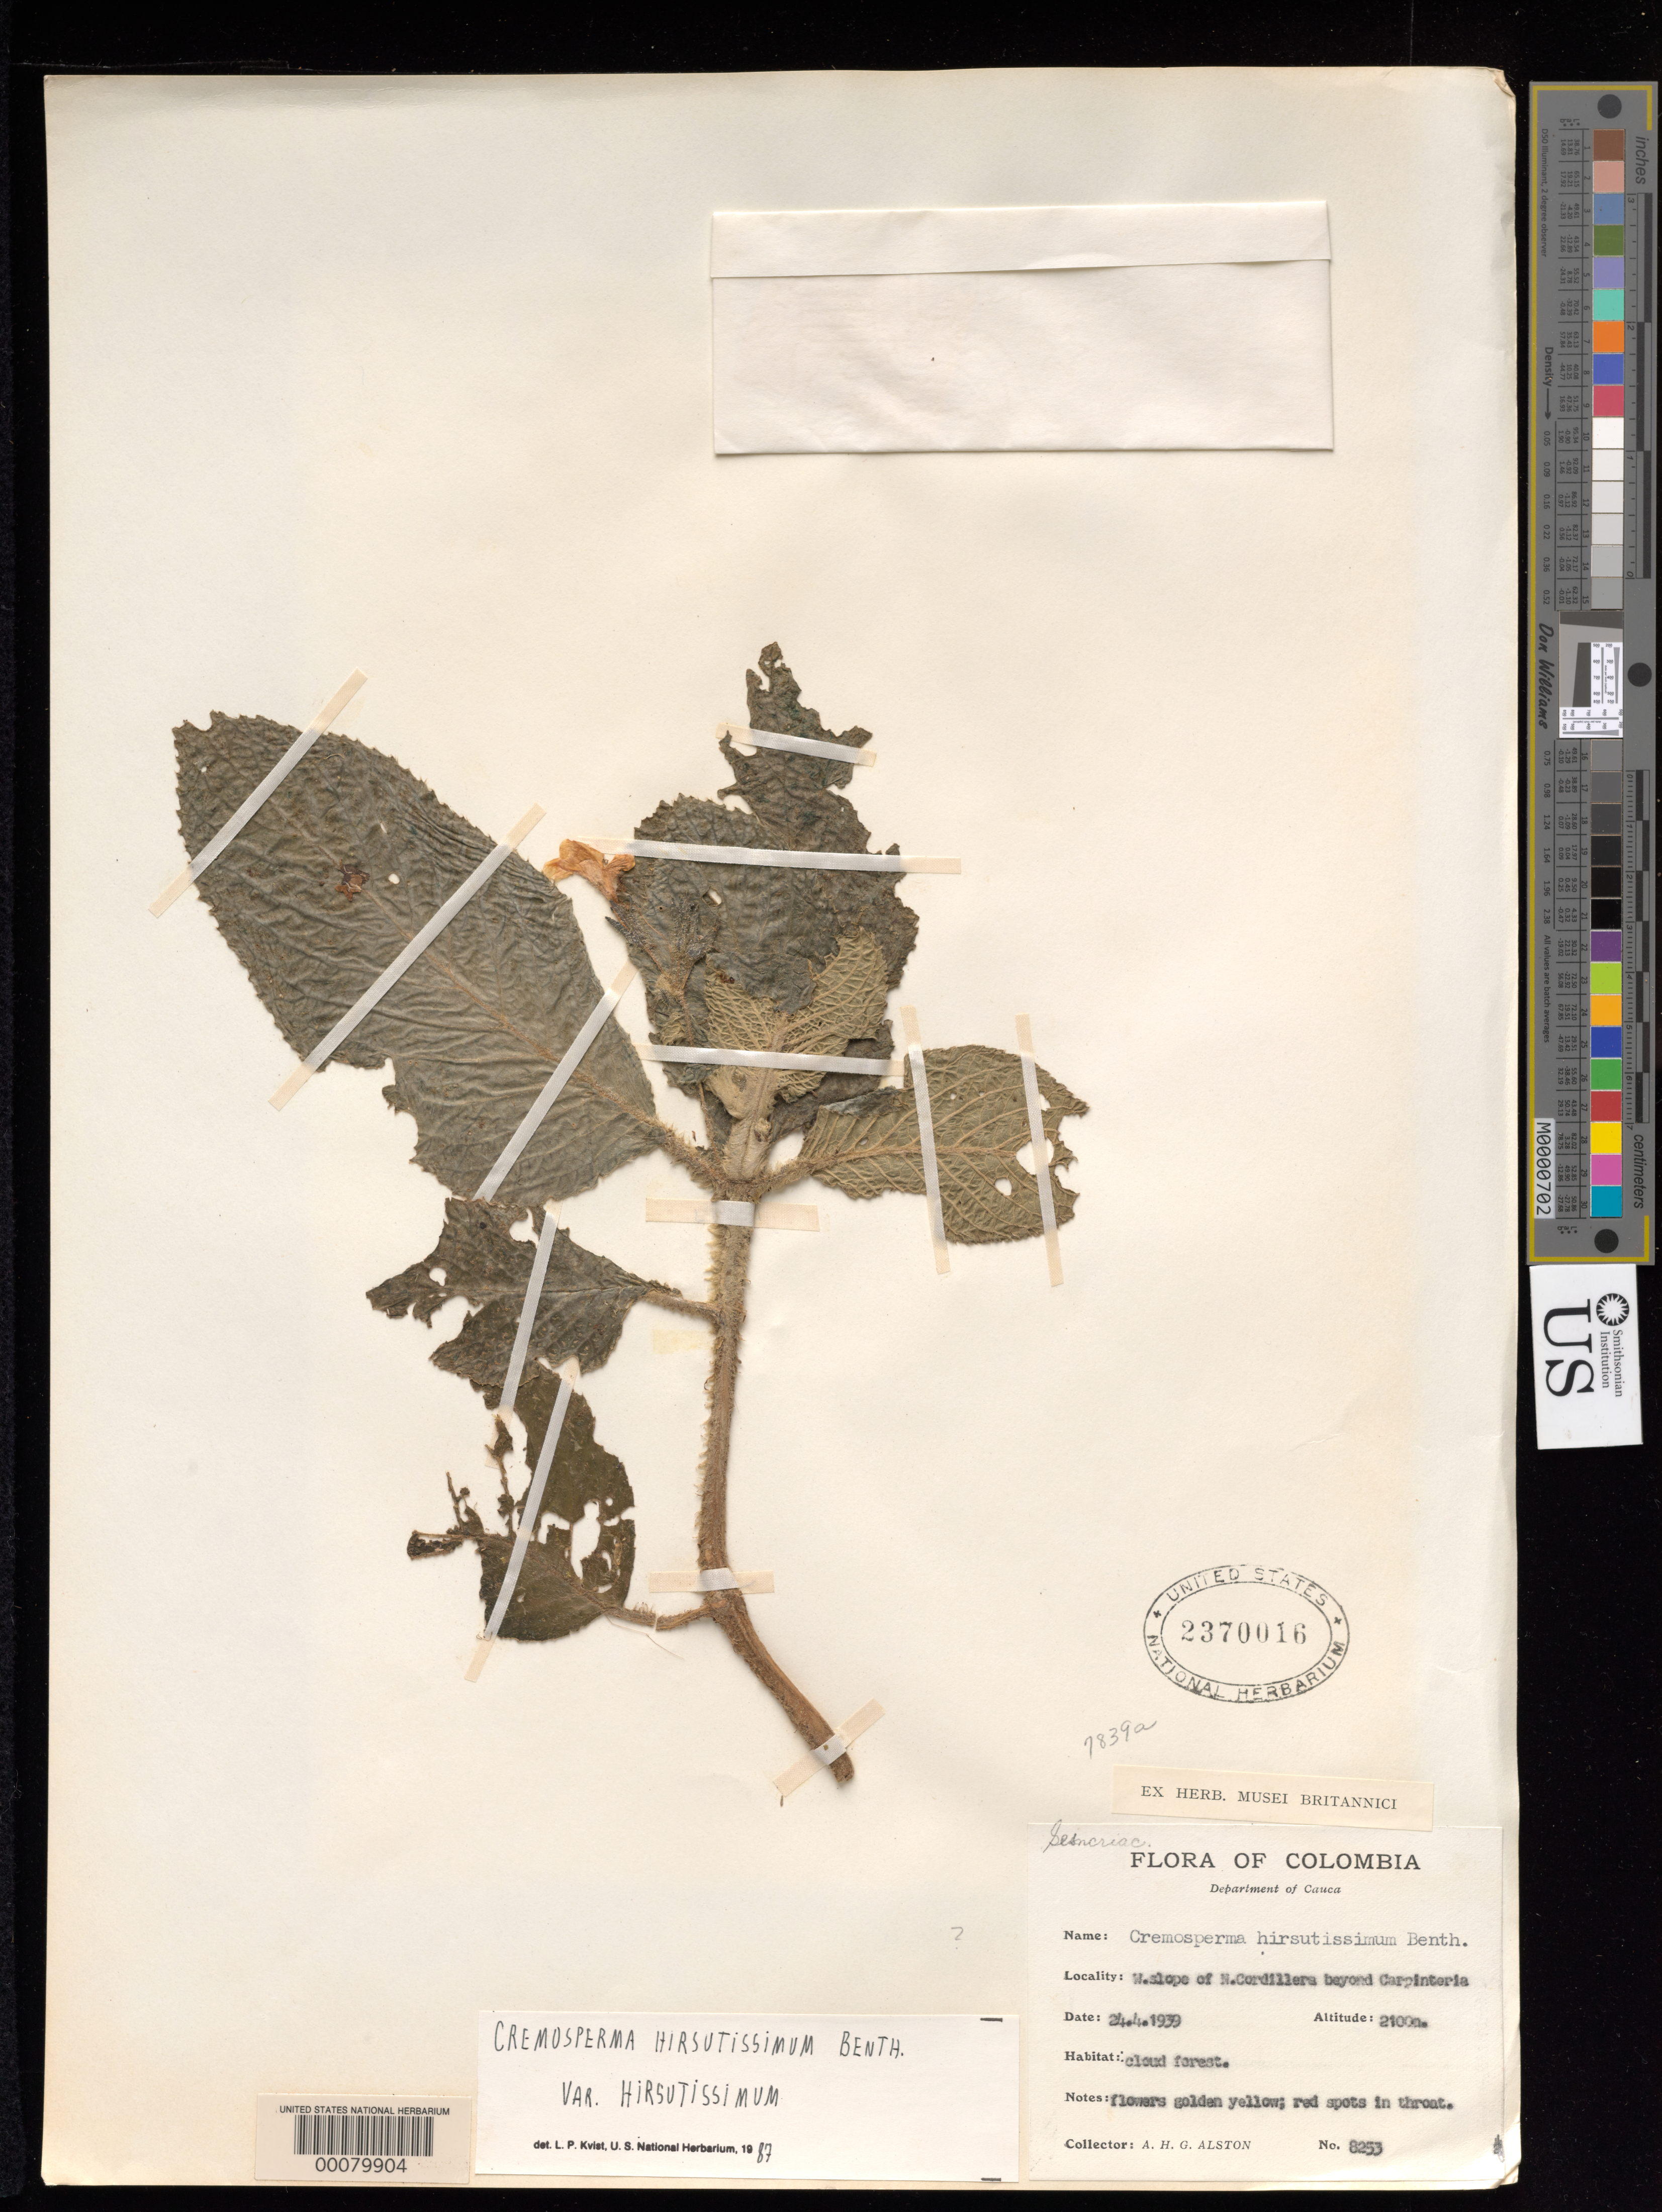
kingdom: Plantae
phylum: Tracheophyta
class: Magnoliopsida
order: Lamiales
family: Gesneriaceae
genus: Cremosperma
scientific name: Cremosperma hirsutissimum var. hirsutissimum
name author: Benth.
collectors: A. H. Alston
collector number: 8253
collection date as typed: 24 Apr 1939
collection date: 1939-04-24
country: Colombia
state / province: Cauca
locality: W slope of N Cordillera beyond Carpinteria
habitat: Cloud forest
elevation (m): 2100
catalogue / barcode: US 2370016